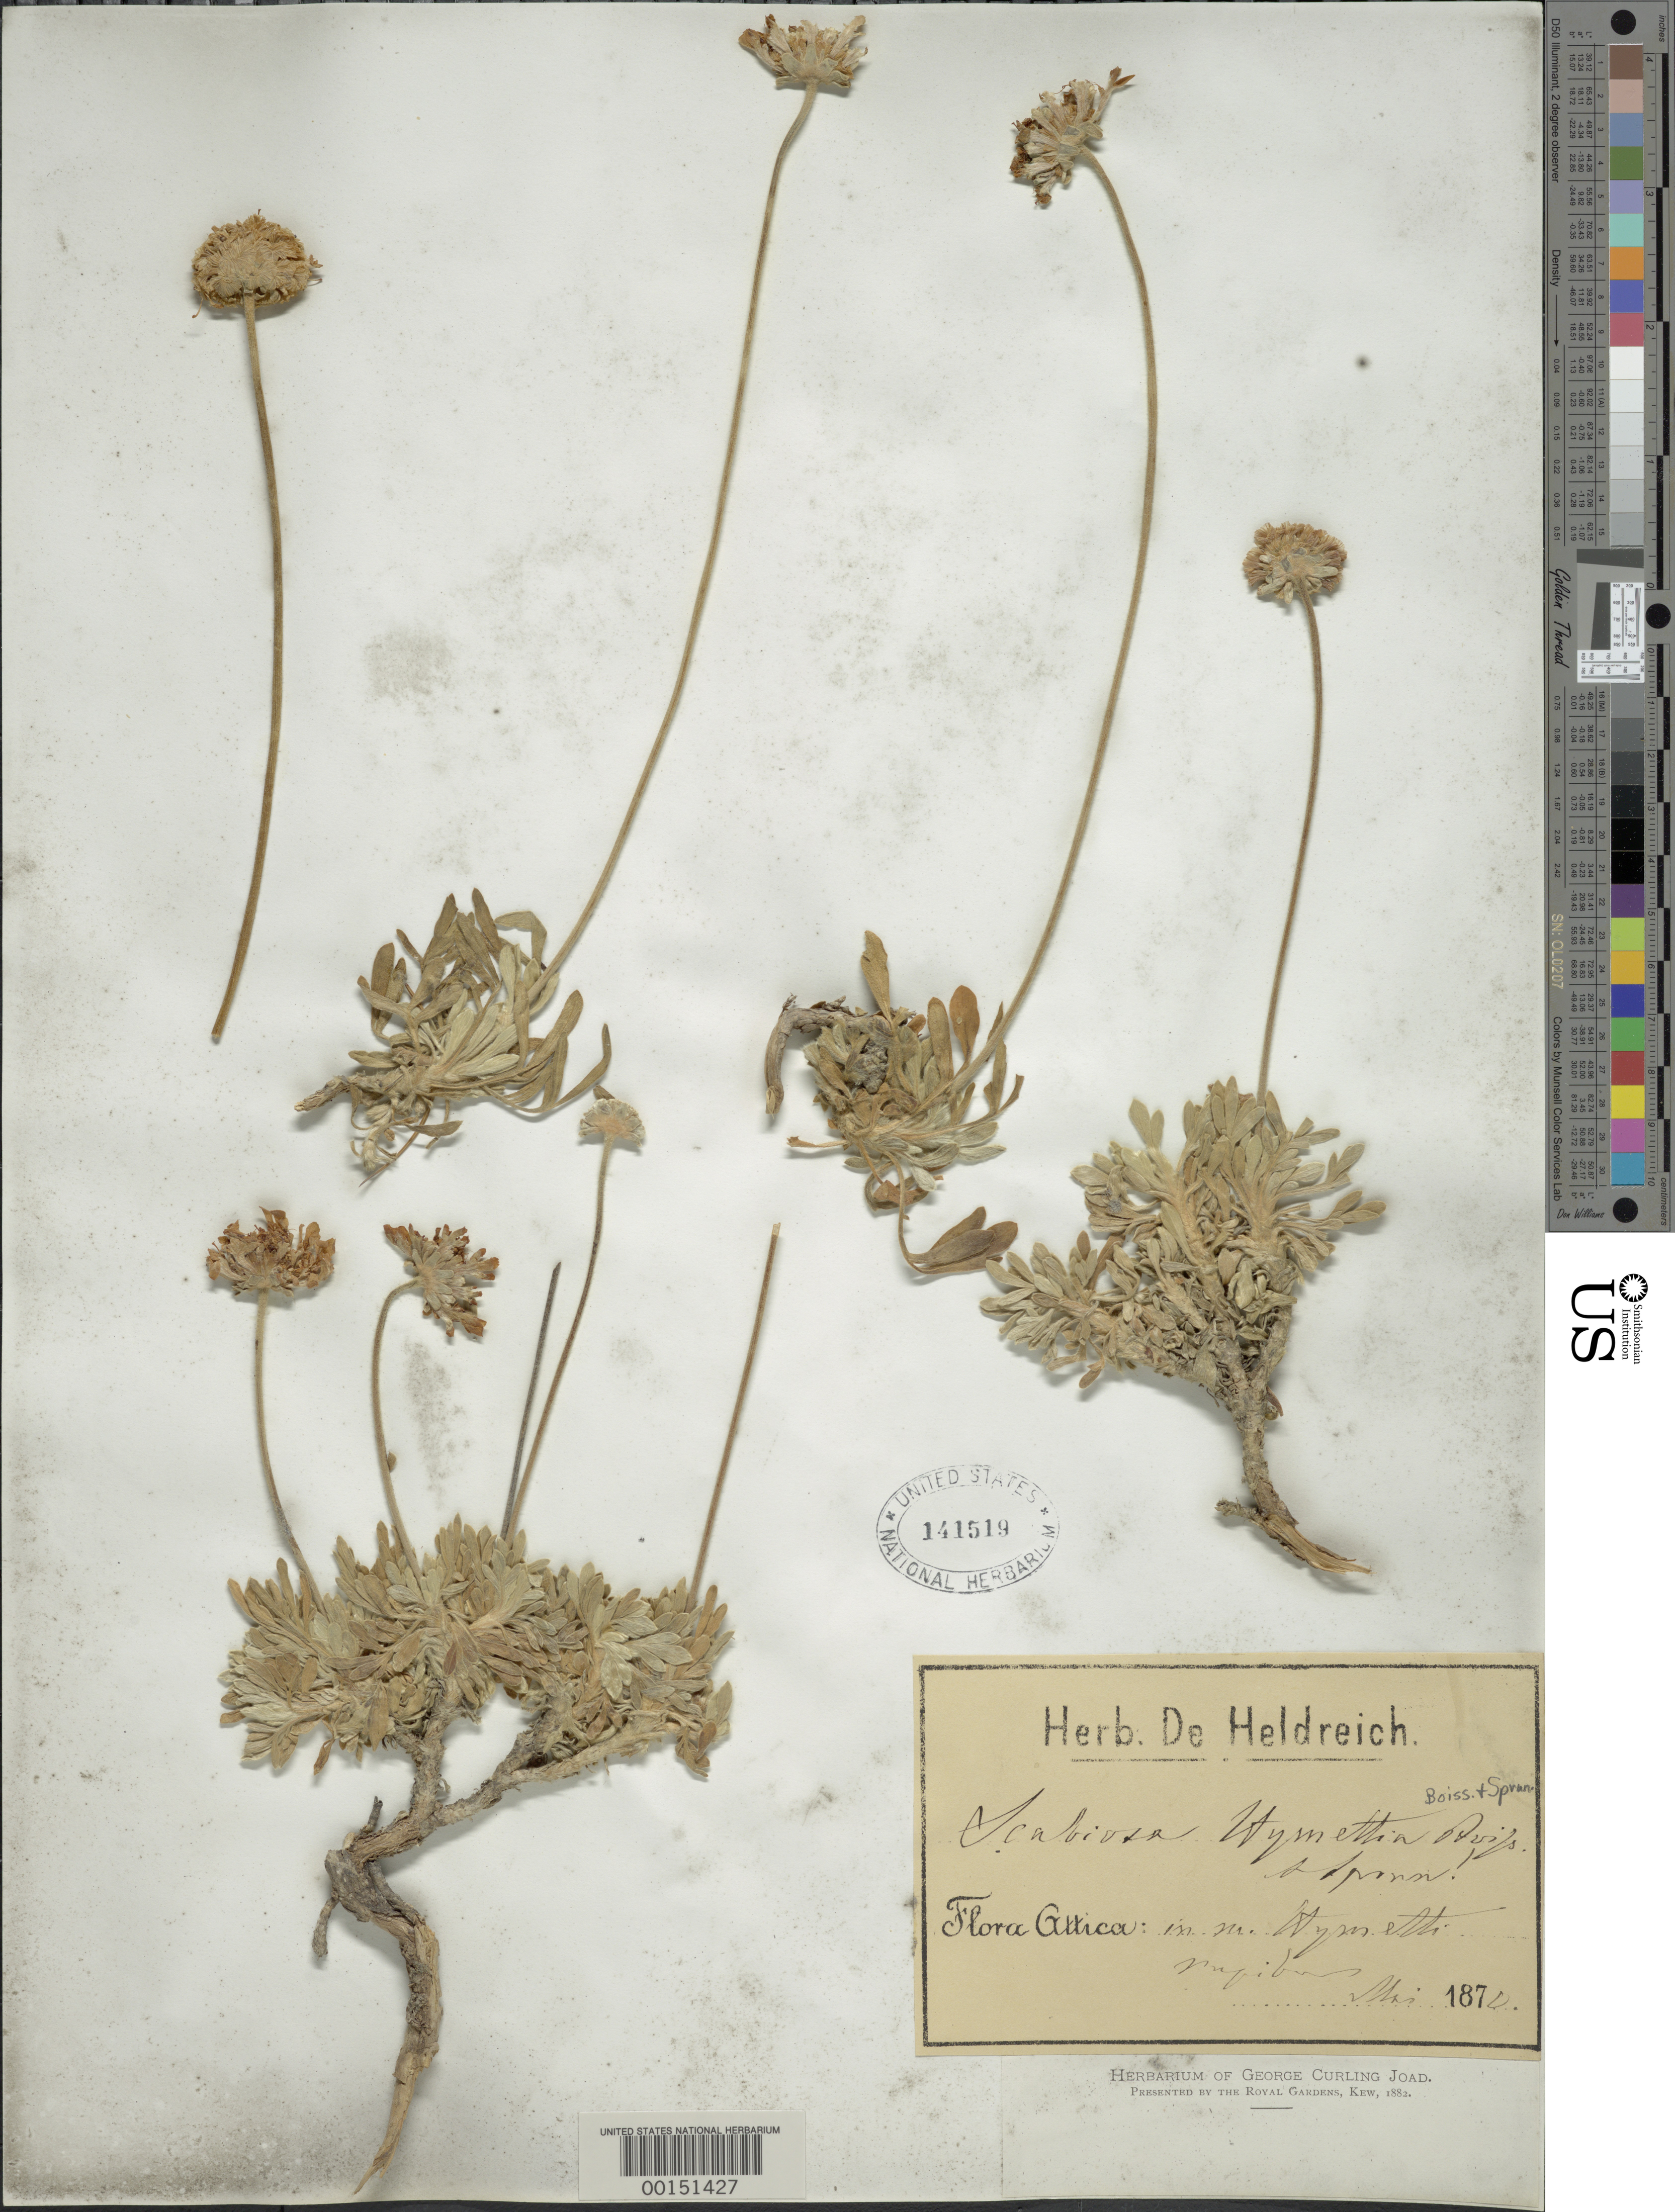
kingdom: Plantae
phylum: Tracheophyta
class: Magnoliopsida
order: Dipsacales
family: Caprifoliaceae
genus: Scabiosa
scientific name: Scabiosa hymettia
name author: Boiss. & Sprun.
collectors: -. de Heldreich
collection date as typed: May 1870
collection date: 1870-05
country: Greece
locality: Attica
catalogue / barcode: US 141519